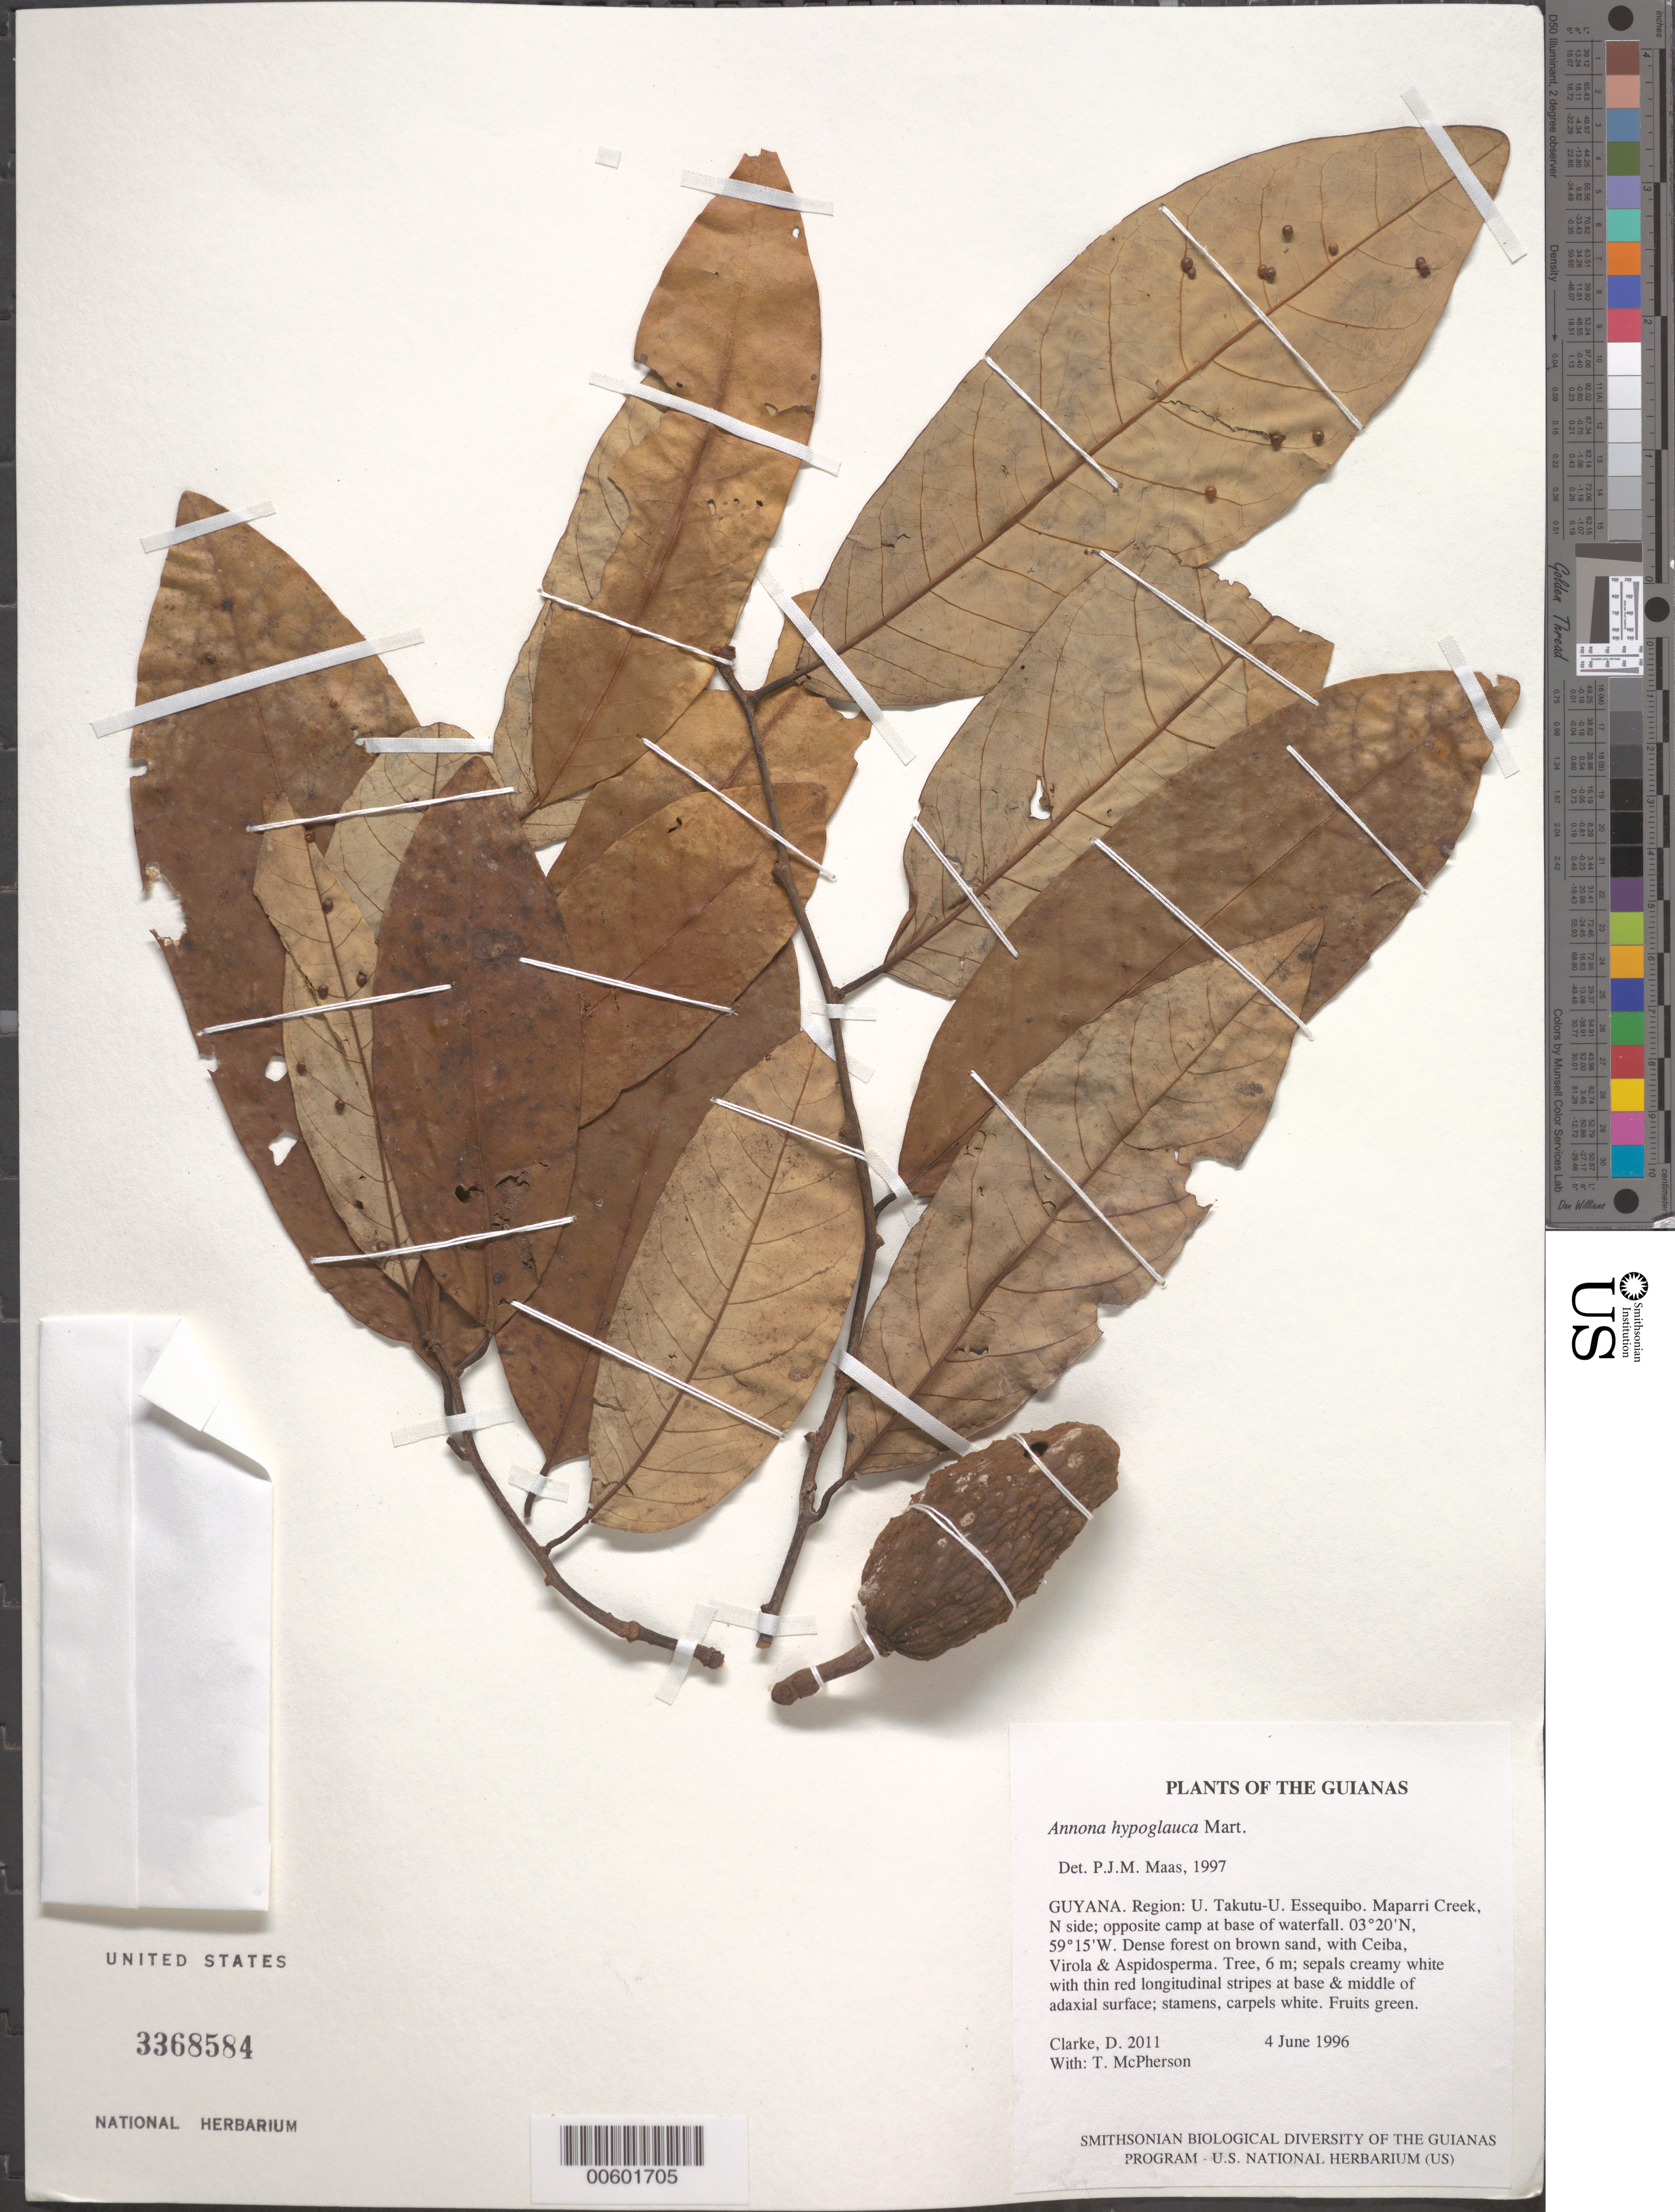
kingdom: Plantae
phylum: Tracheophyta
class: Magnoliopsida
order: Magnoliales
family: Annonaceae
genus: Annona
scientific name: Annona hypoglauca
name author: Mart.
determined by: Maas, Paul J. M.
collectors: H. D. Clarke & T. McPherson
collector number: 2011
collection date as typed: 5 June 1996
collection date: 1996-06-05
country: Guyana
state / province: U. Takutu-U. Essequibo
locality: Maparri Creek, N side; opposite camp at base of waterfall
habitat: Streamside vegetation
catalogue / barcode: US 3368584